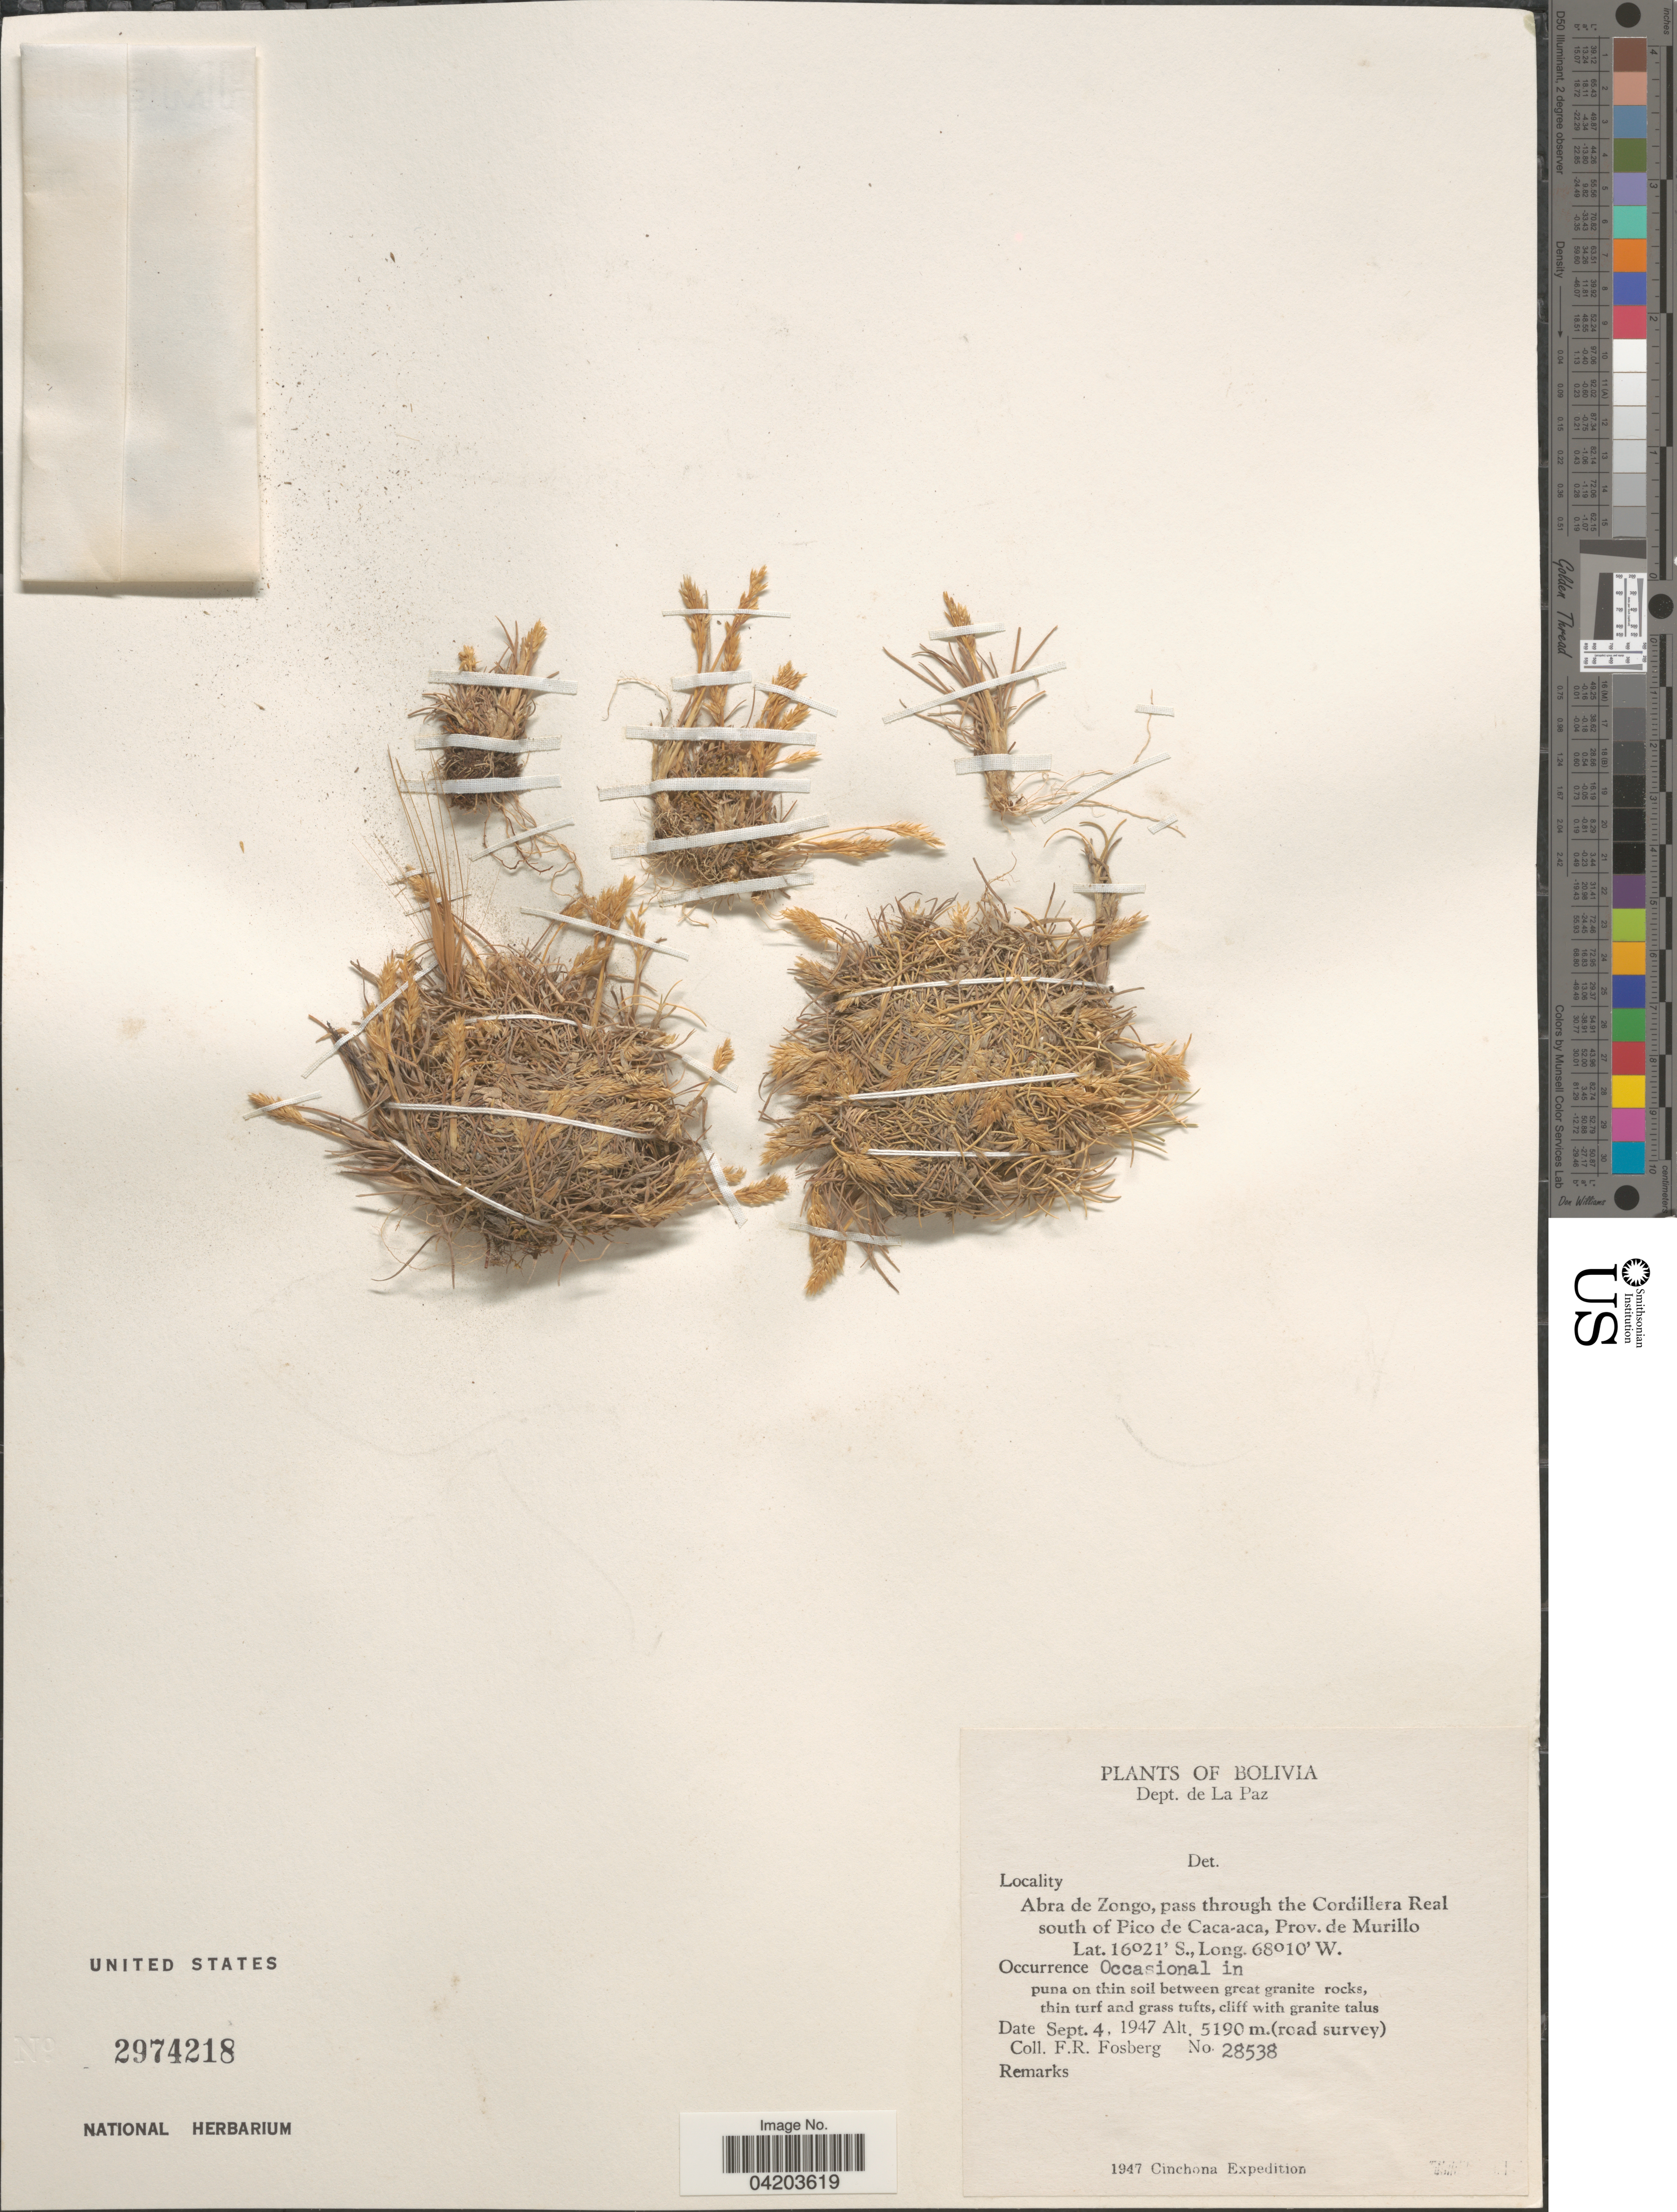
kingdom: Plantae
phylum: Tracheophyta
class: Liliopsida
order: Poales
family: Poaceae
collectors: F. R. Fosberg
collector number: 28538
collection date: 1947-09-04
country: Bolivia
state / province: La Paz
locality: Dept. de La Paz. Abra de Zongo, pass through the Cordillera Real south of Pico de Caca-aca, Prov. de Murillo. 1947 Cinchona Expedition.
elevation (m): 5190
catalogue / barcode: US 2974218